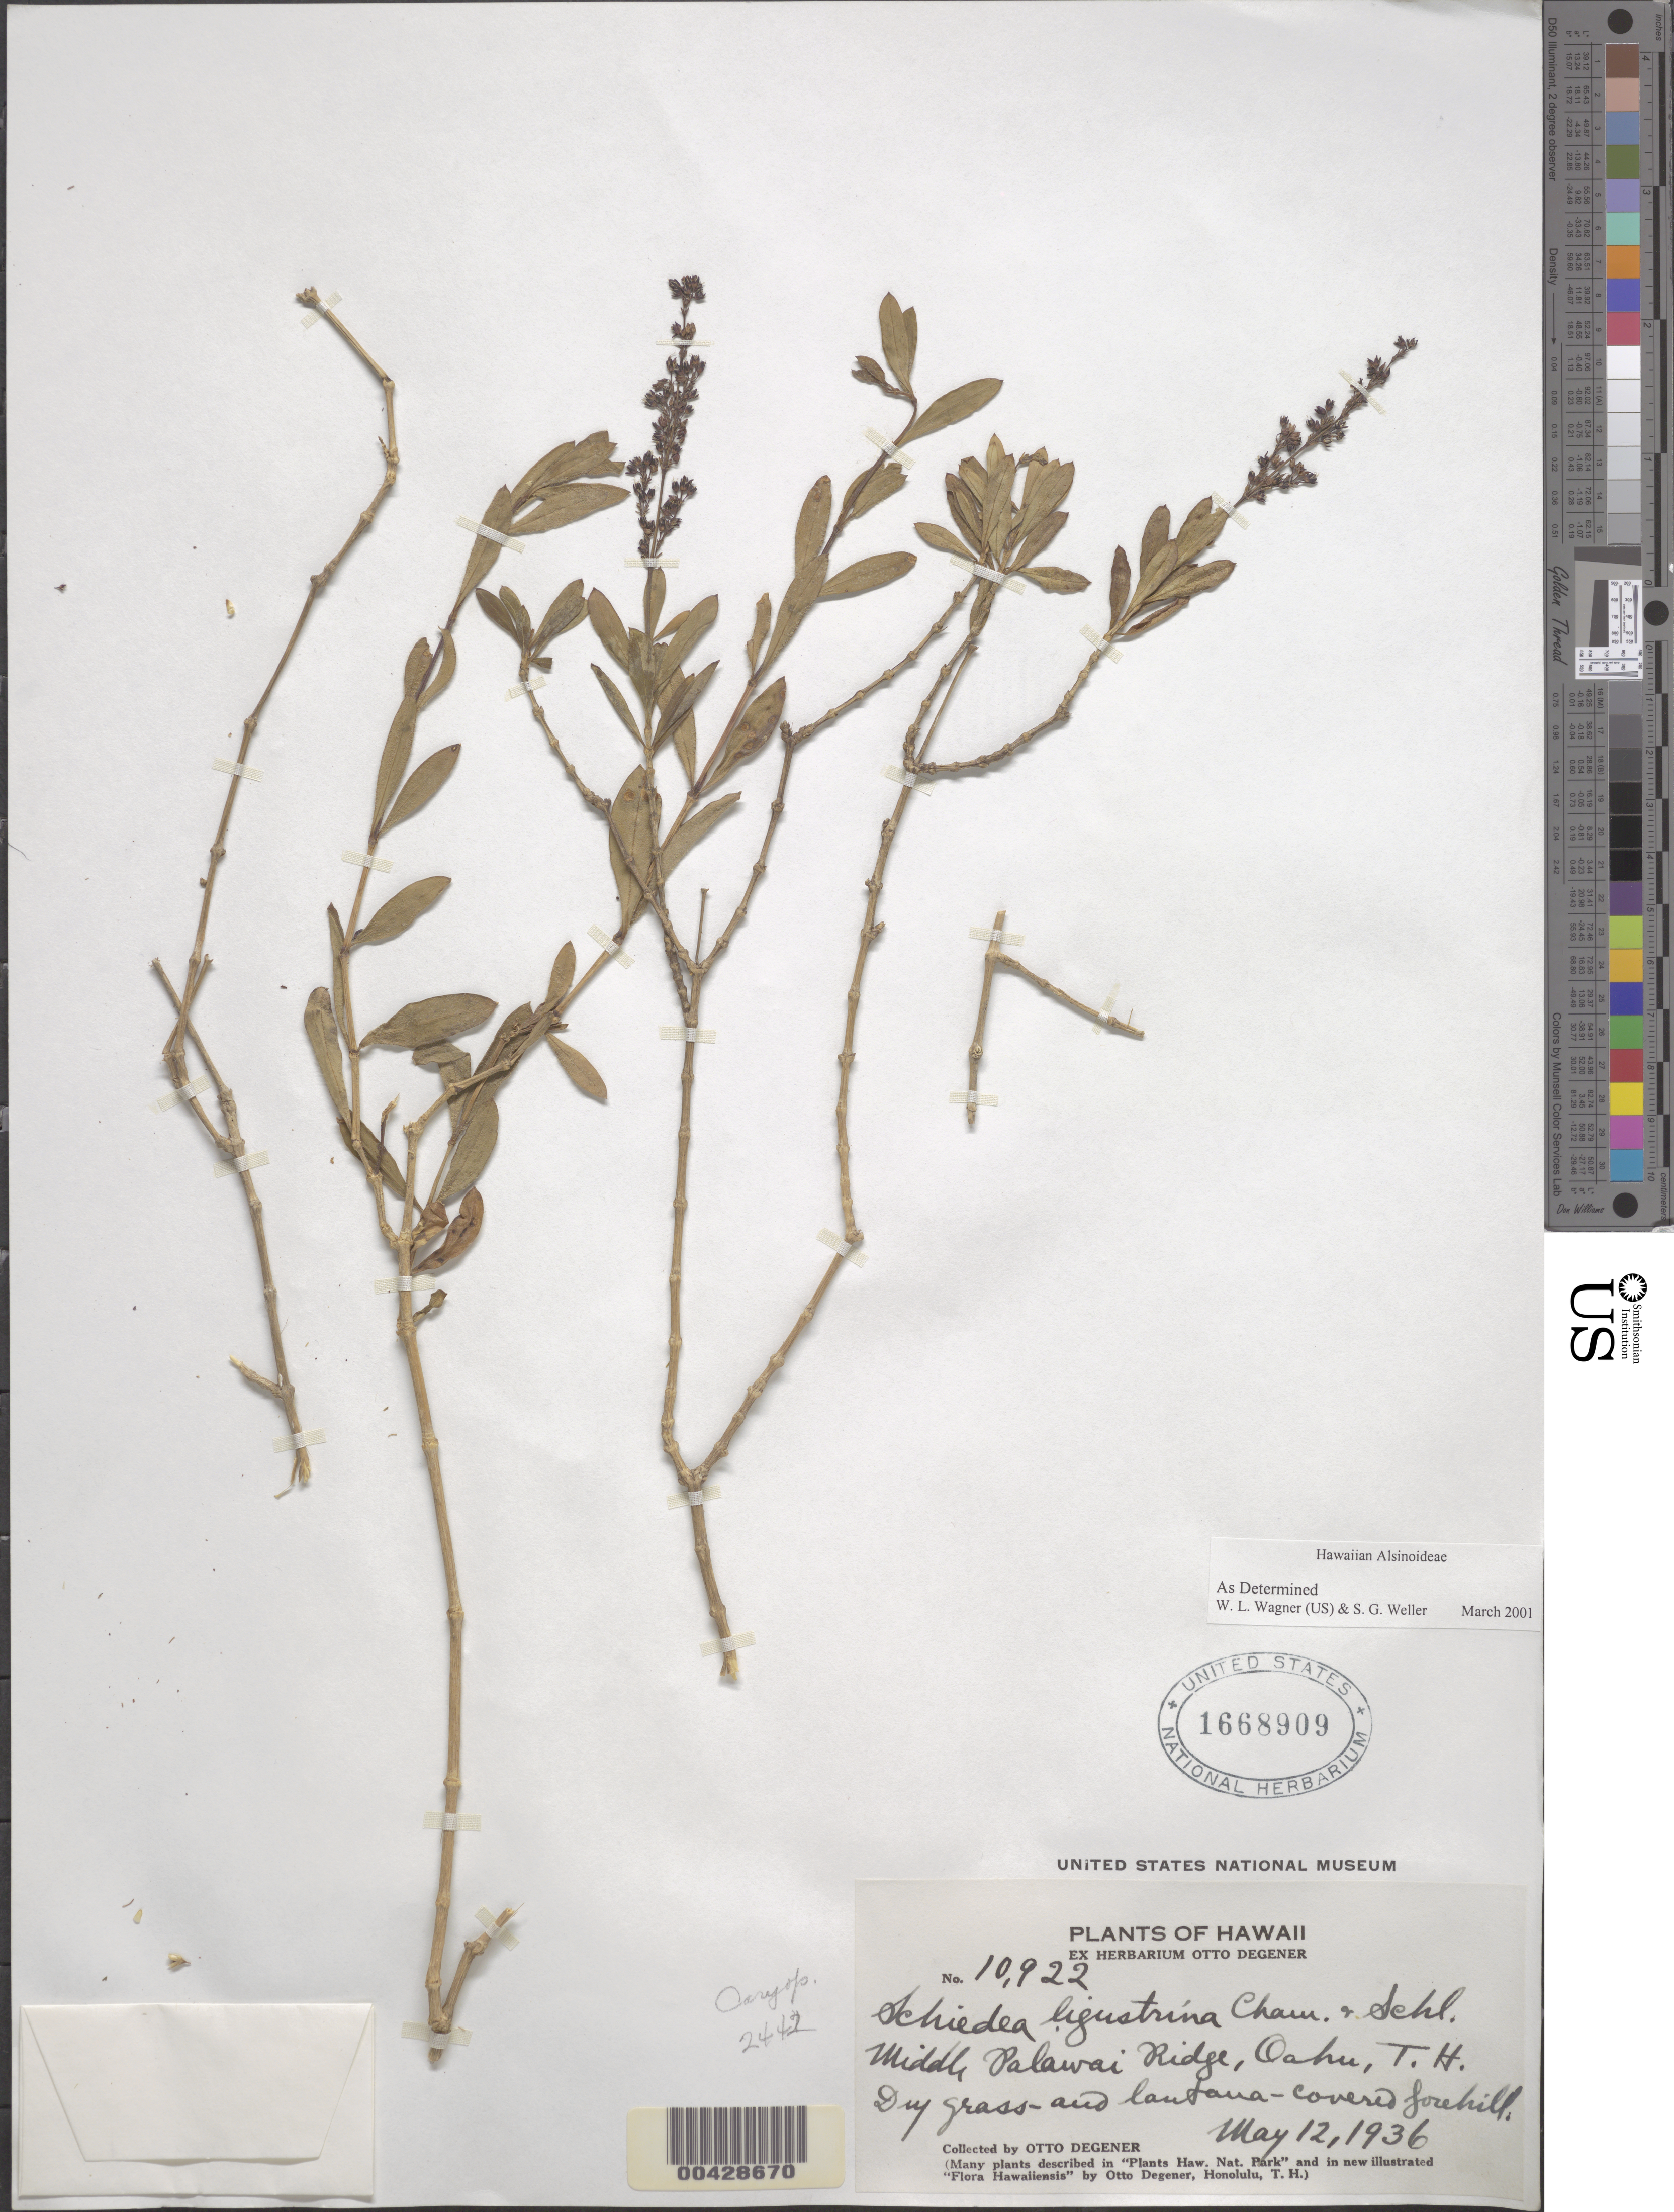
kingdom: Plantae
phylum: Tracheophyta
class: Magnoliopsida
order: Caryophyllales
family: Caryophyllaceae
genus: Schiedea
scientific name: Schiedea ligustrina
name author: Cham. & Schltdl.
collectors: O. Degener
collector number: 10922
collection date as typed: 12 May 1936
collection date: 1936-05-12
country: United States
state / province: Hawaii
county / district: Honolulu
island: Oahu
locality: Middle Palawai Ridge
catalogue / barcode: US 1668909